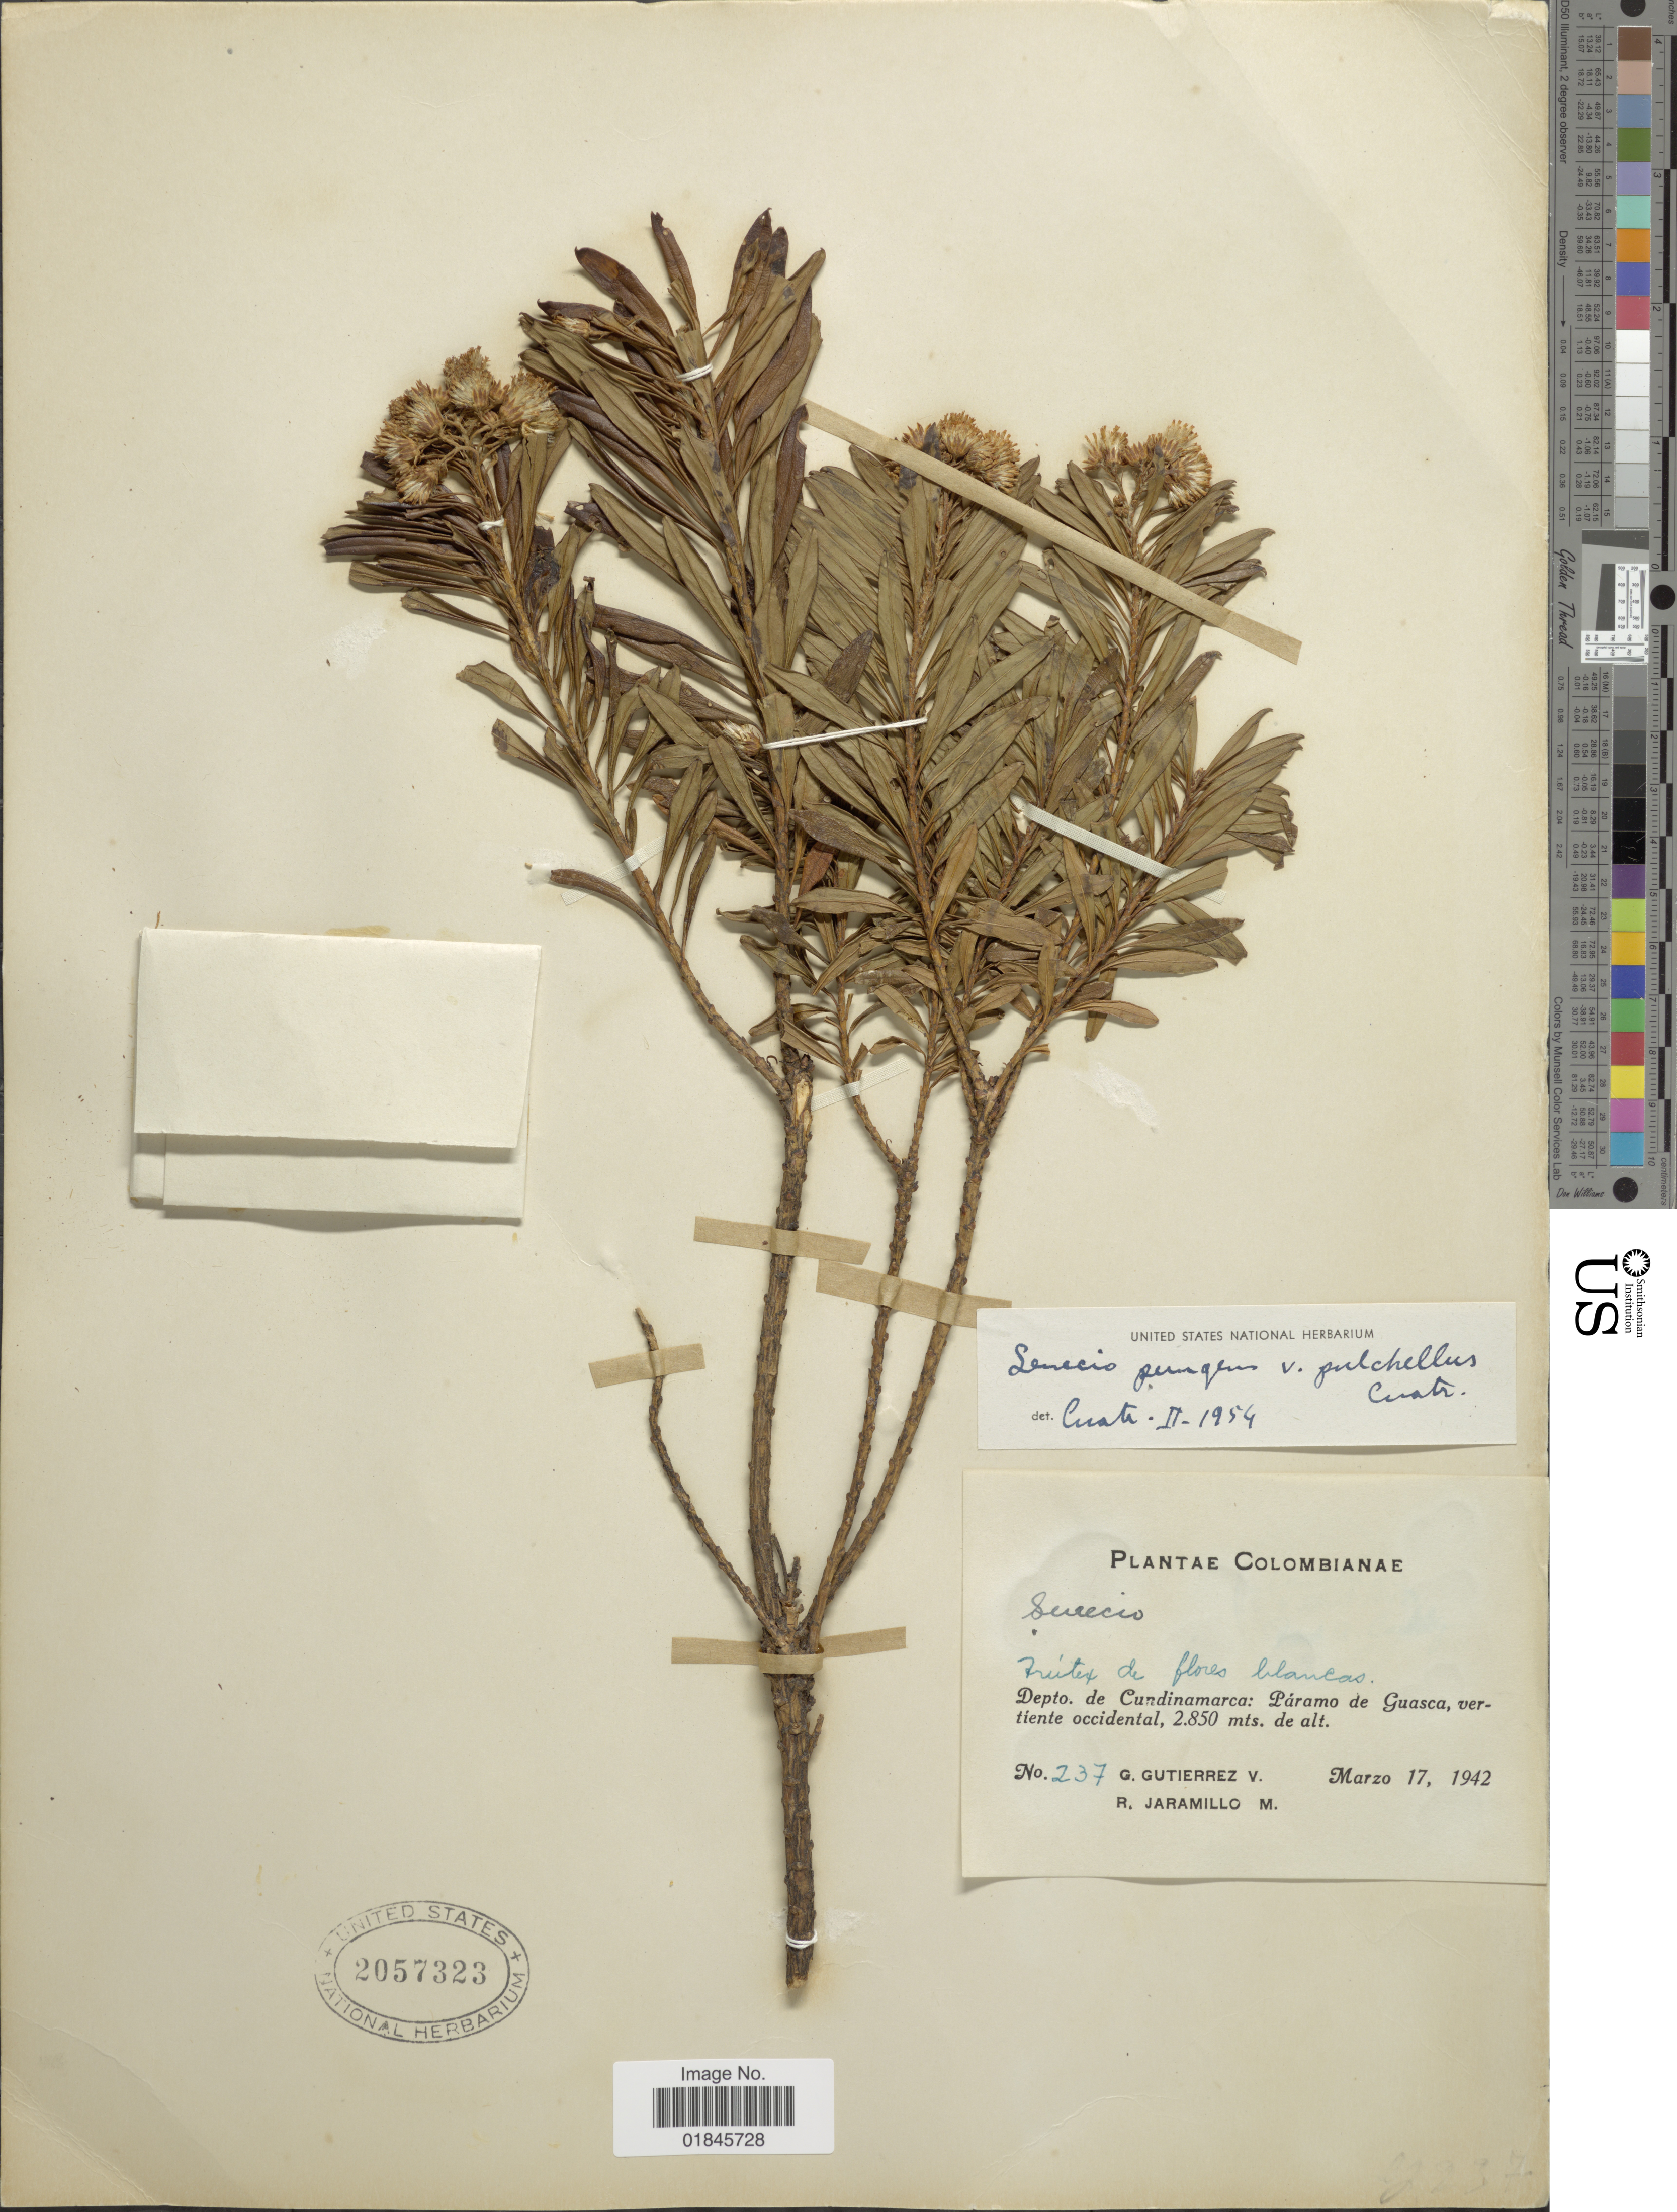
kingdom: Plantae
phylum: Tracheophyta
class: Magnoliopsida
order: Asterales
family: Asteraceae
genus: Pentacalia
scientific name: Pentacalia pulchella var. pungens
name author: (Kunth) Cuatrec.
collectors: G. Gutiérrez V. & R. Jaramillo M.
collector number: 237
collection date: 1942-03-17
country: Colombia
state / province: Cundinamarca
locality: Depto. de Cundinamarca: Páramo de Guasca, vertiente occidental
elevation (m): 2850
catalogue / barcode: US 2057323